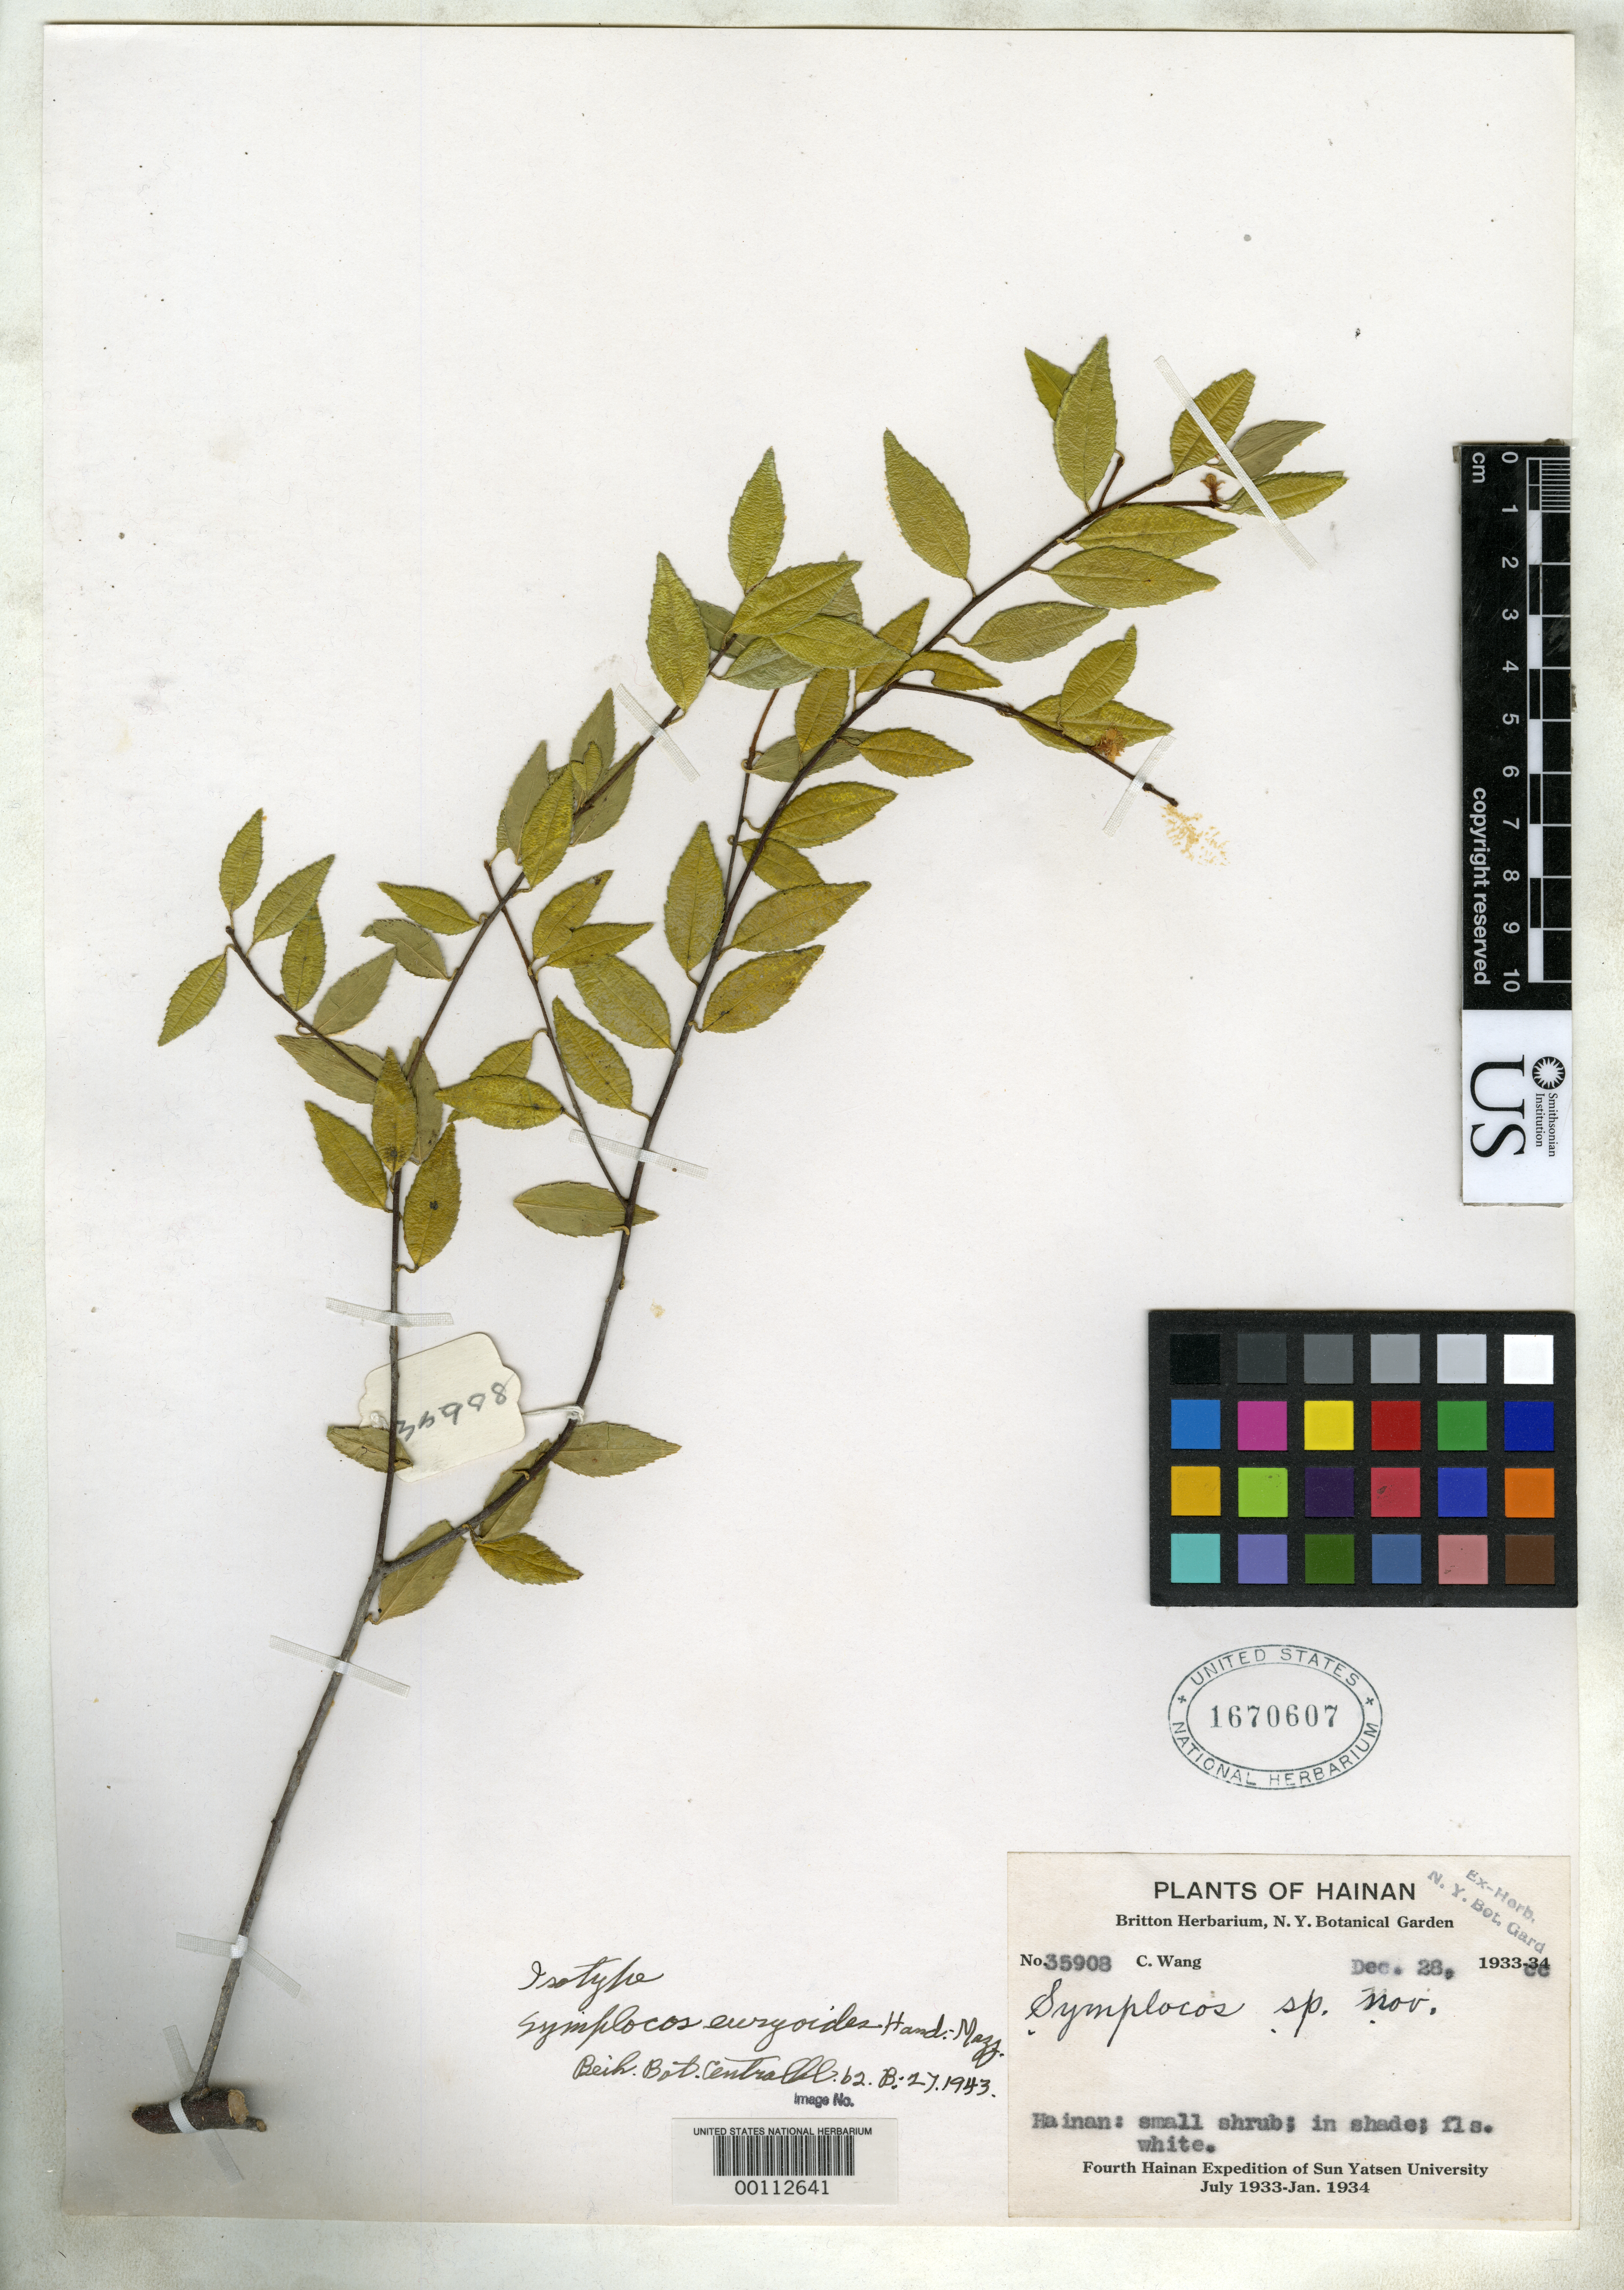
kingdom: Plantae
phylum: Tracheophyta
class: Magnoliopsida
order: Ericales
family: Symplocaceae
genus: Symplocos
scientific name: Symplocos euryoides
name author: Hand.-Mazz. & E. Peter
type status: Isotype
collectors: C. Wang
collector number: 35908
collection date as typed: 28 Dec 1933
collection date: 1933-12-28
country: China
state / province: Hainan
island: Hainan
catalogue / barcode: US 1670607